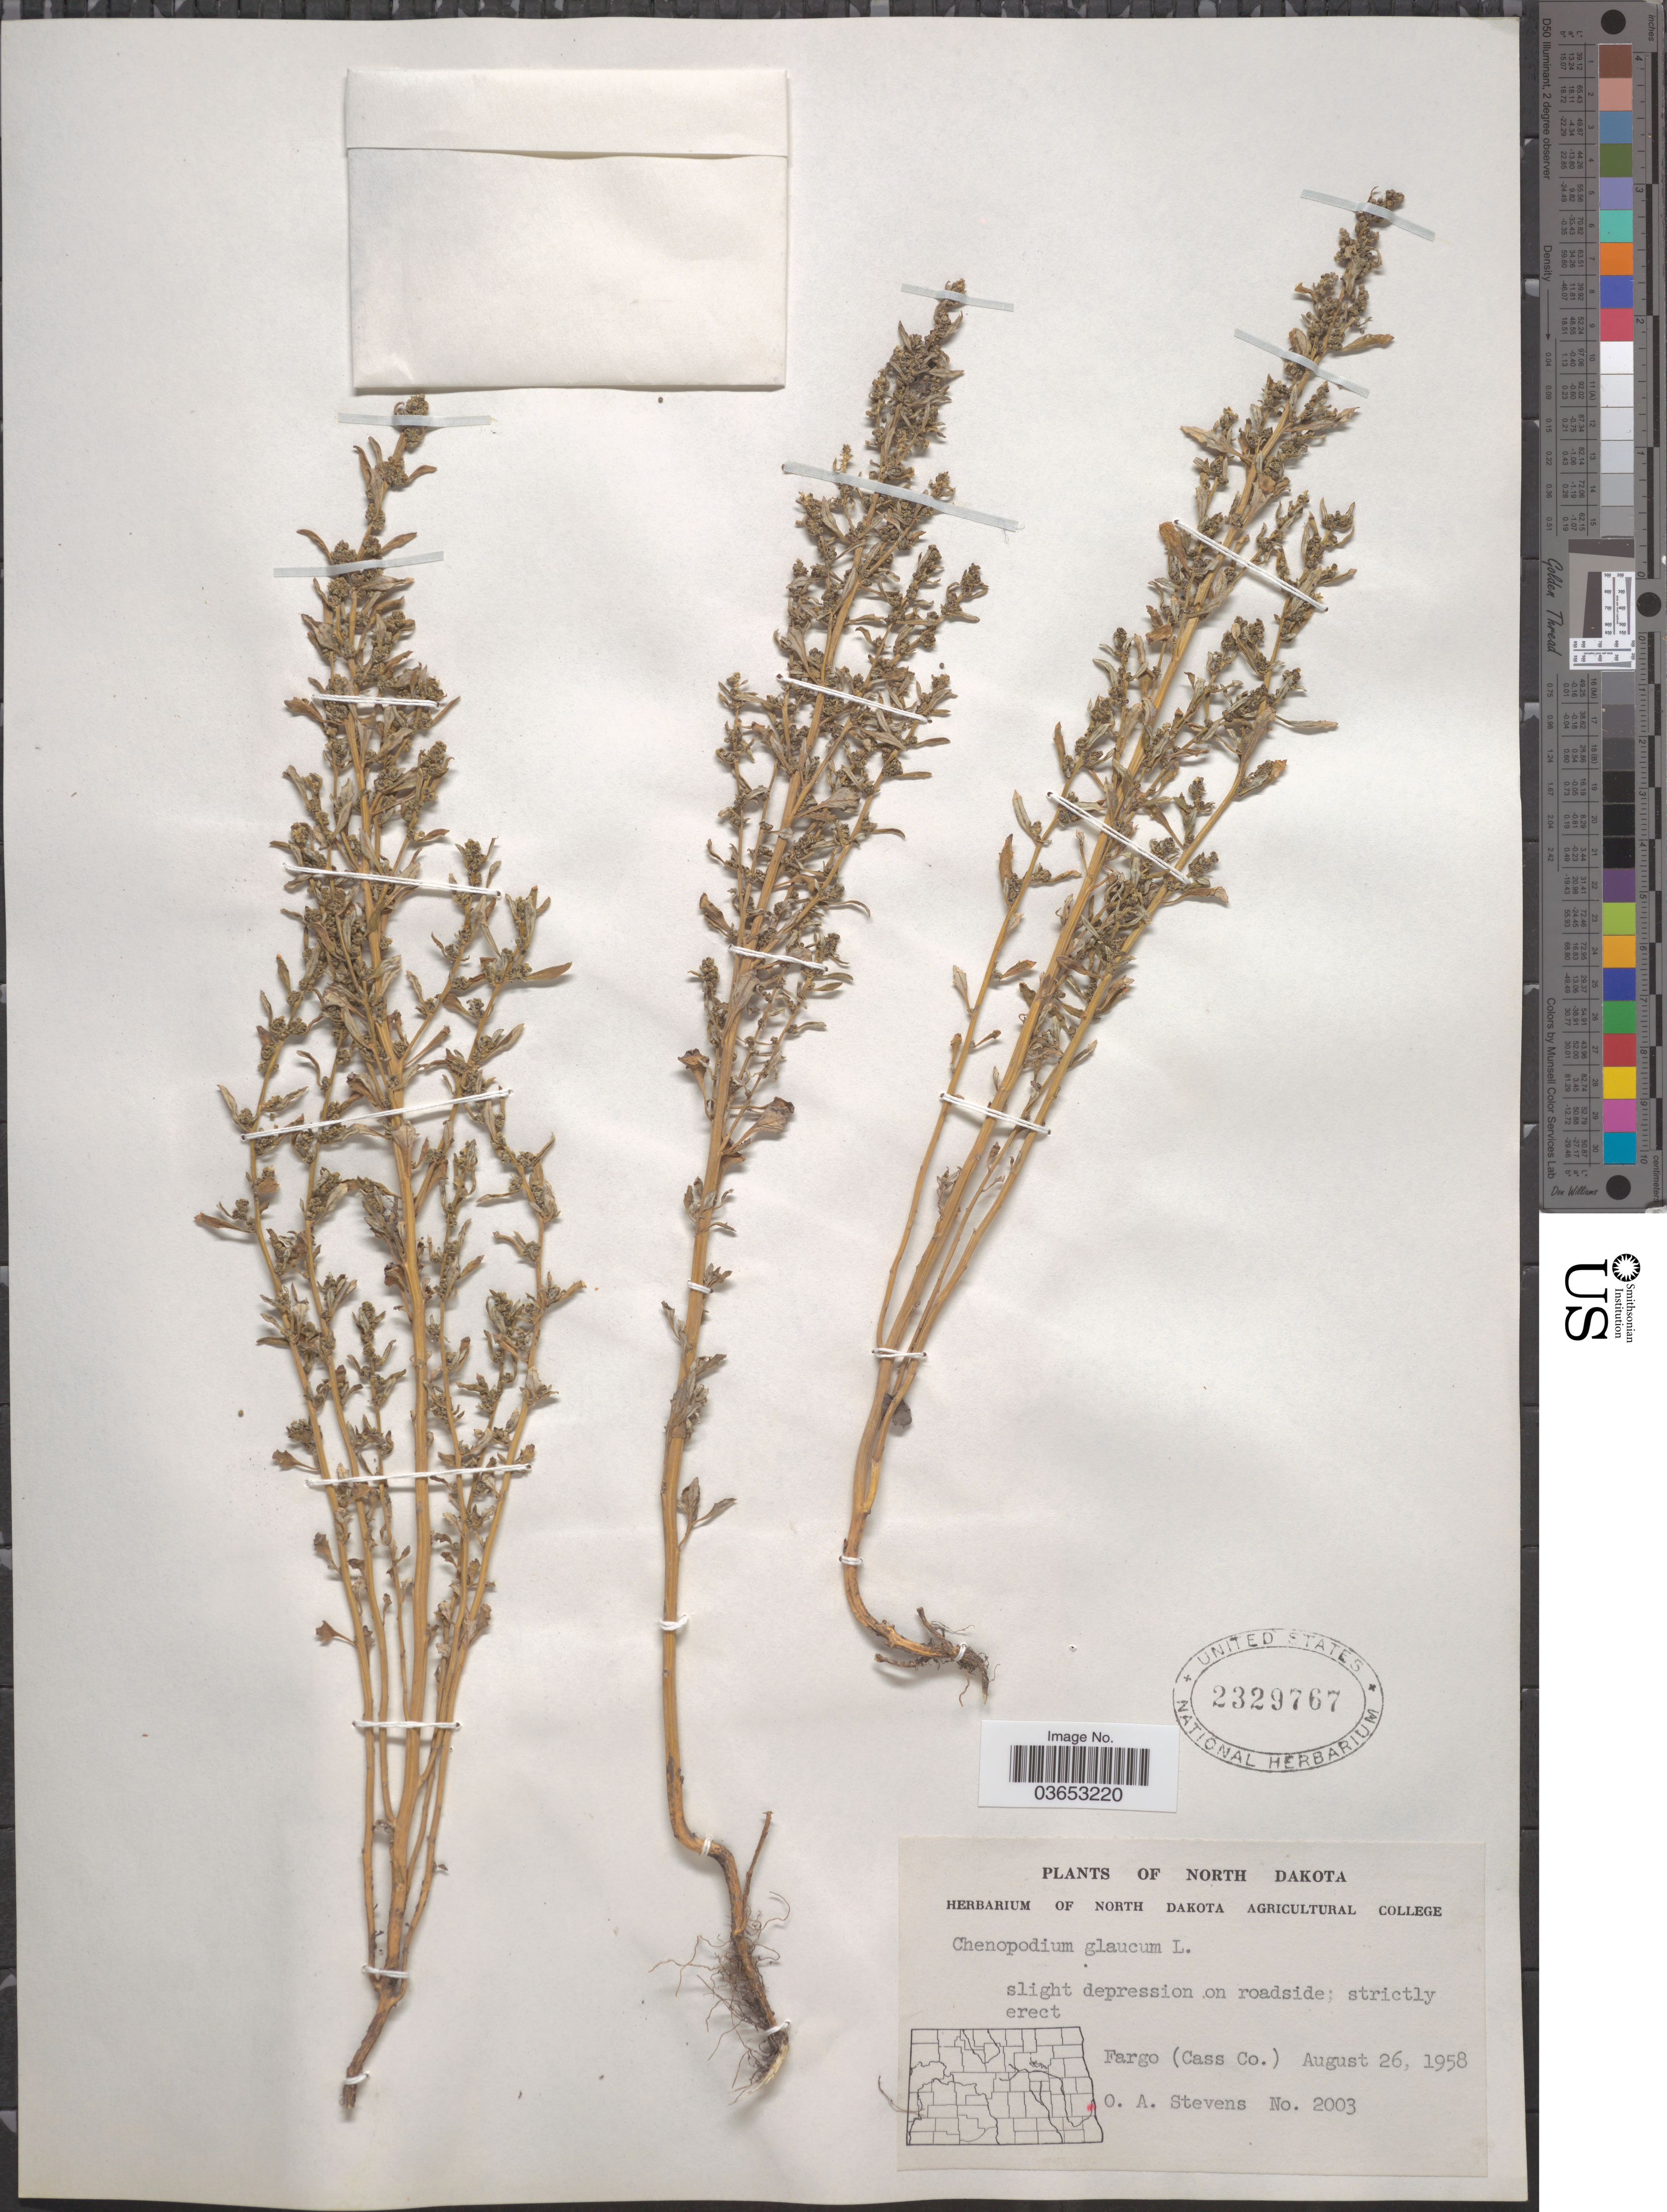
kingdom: Plantae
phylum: Tracheophyta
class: Magnoliopsida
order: Caryophyllales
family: Amaranthaceae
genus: Chenopodium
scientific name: Chenopodium glaucum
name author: L.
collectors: O. A. Stevens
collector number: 2003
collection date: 1958-08-26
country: United States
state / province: North Dakota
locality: Fargo (Cass Co.)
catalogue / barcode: US 2329767